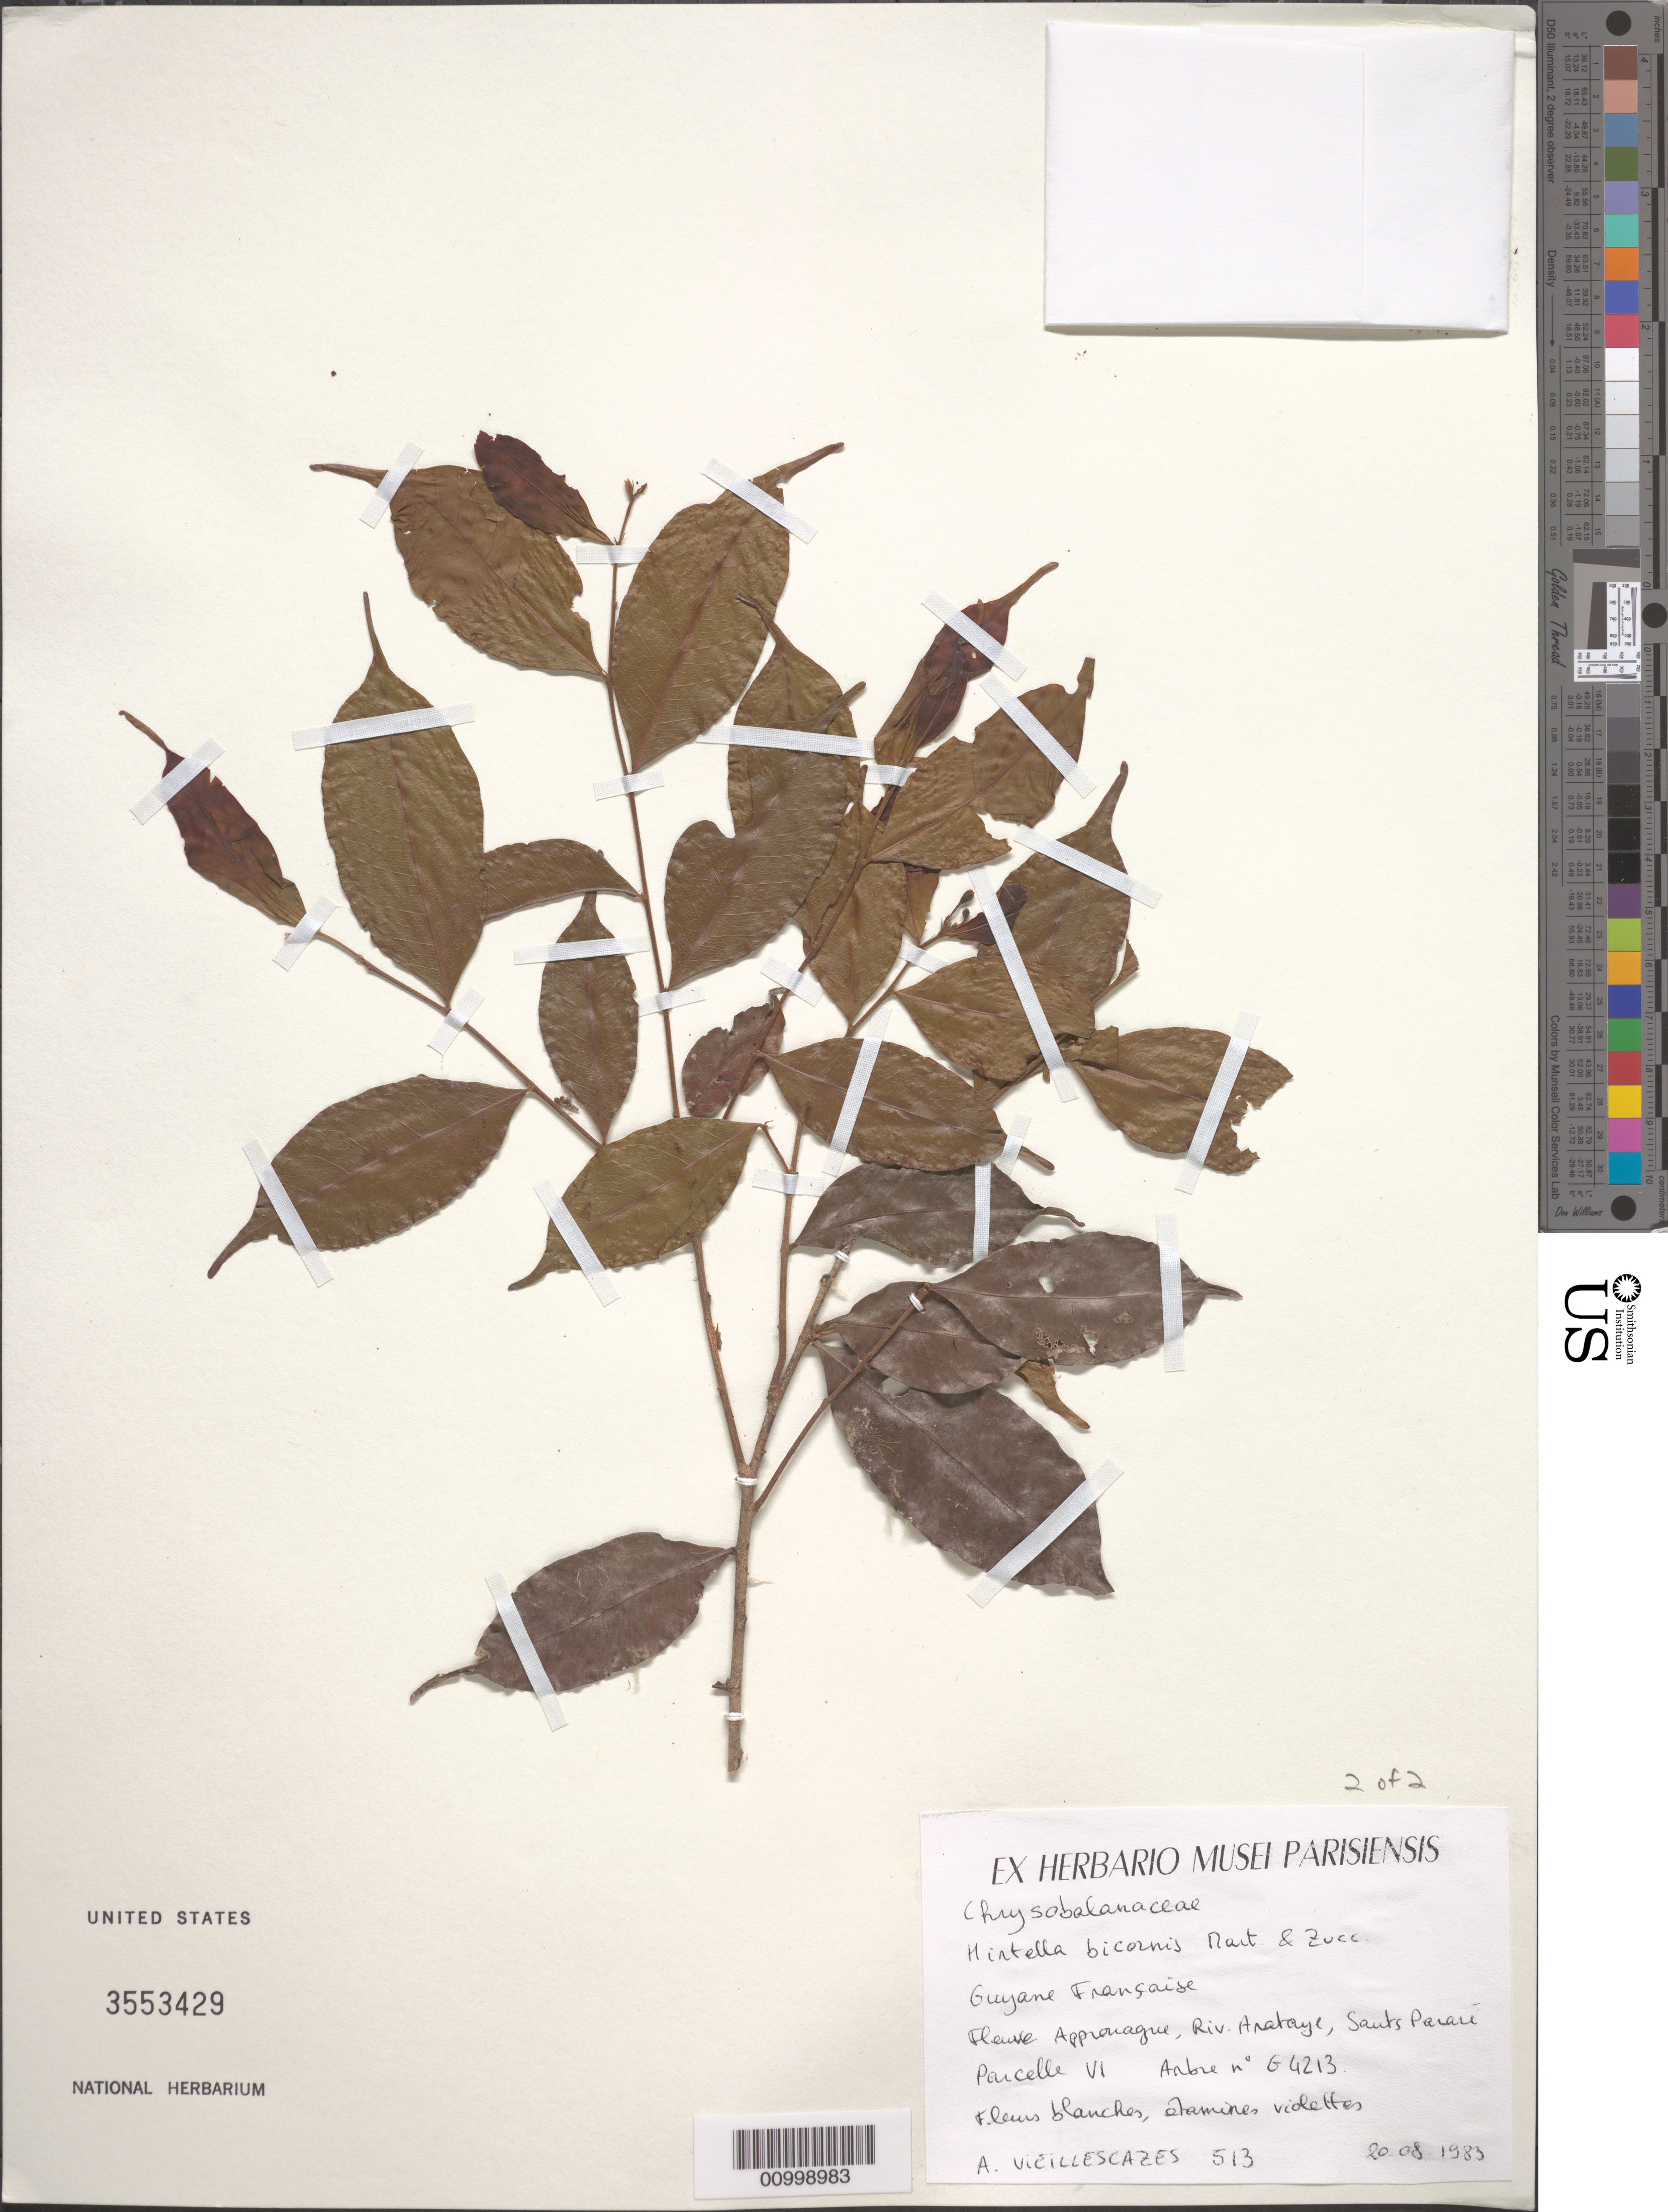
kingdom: Plantae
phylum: Tracheophyta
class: Magnoliopsida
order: Malpighiales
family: Chrysobalanaceae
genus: Hirtella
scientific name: Hirtella bicornis var. bicornis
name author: Mart. & Zucc.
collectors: A. Vieillescazes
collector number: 513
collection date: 1983-08-20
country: French Guiana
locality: Fleuve Apprenague, Riv. Arataye, Sants Pararé. Parcelle VI.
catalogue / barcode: US 3553429